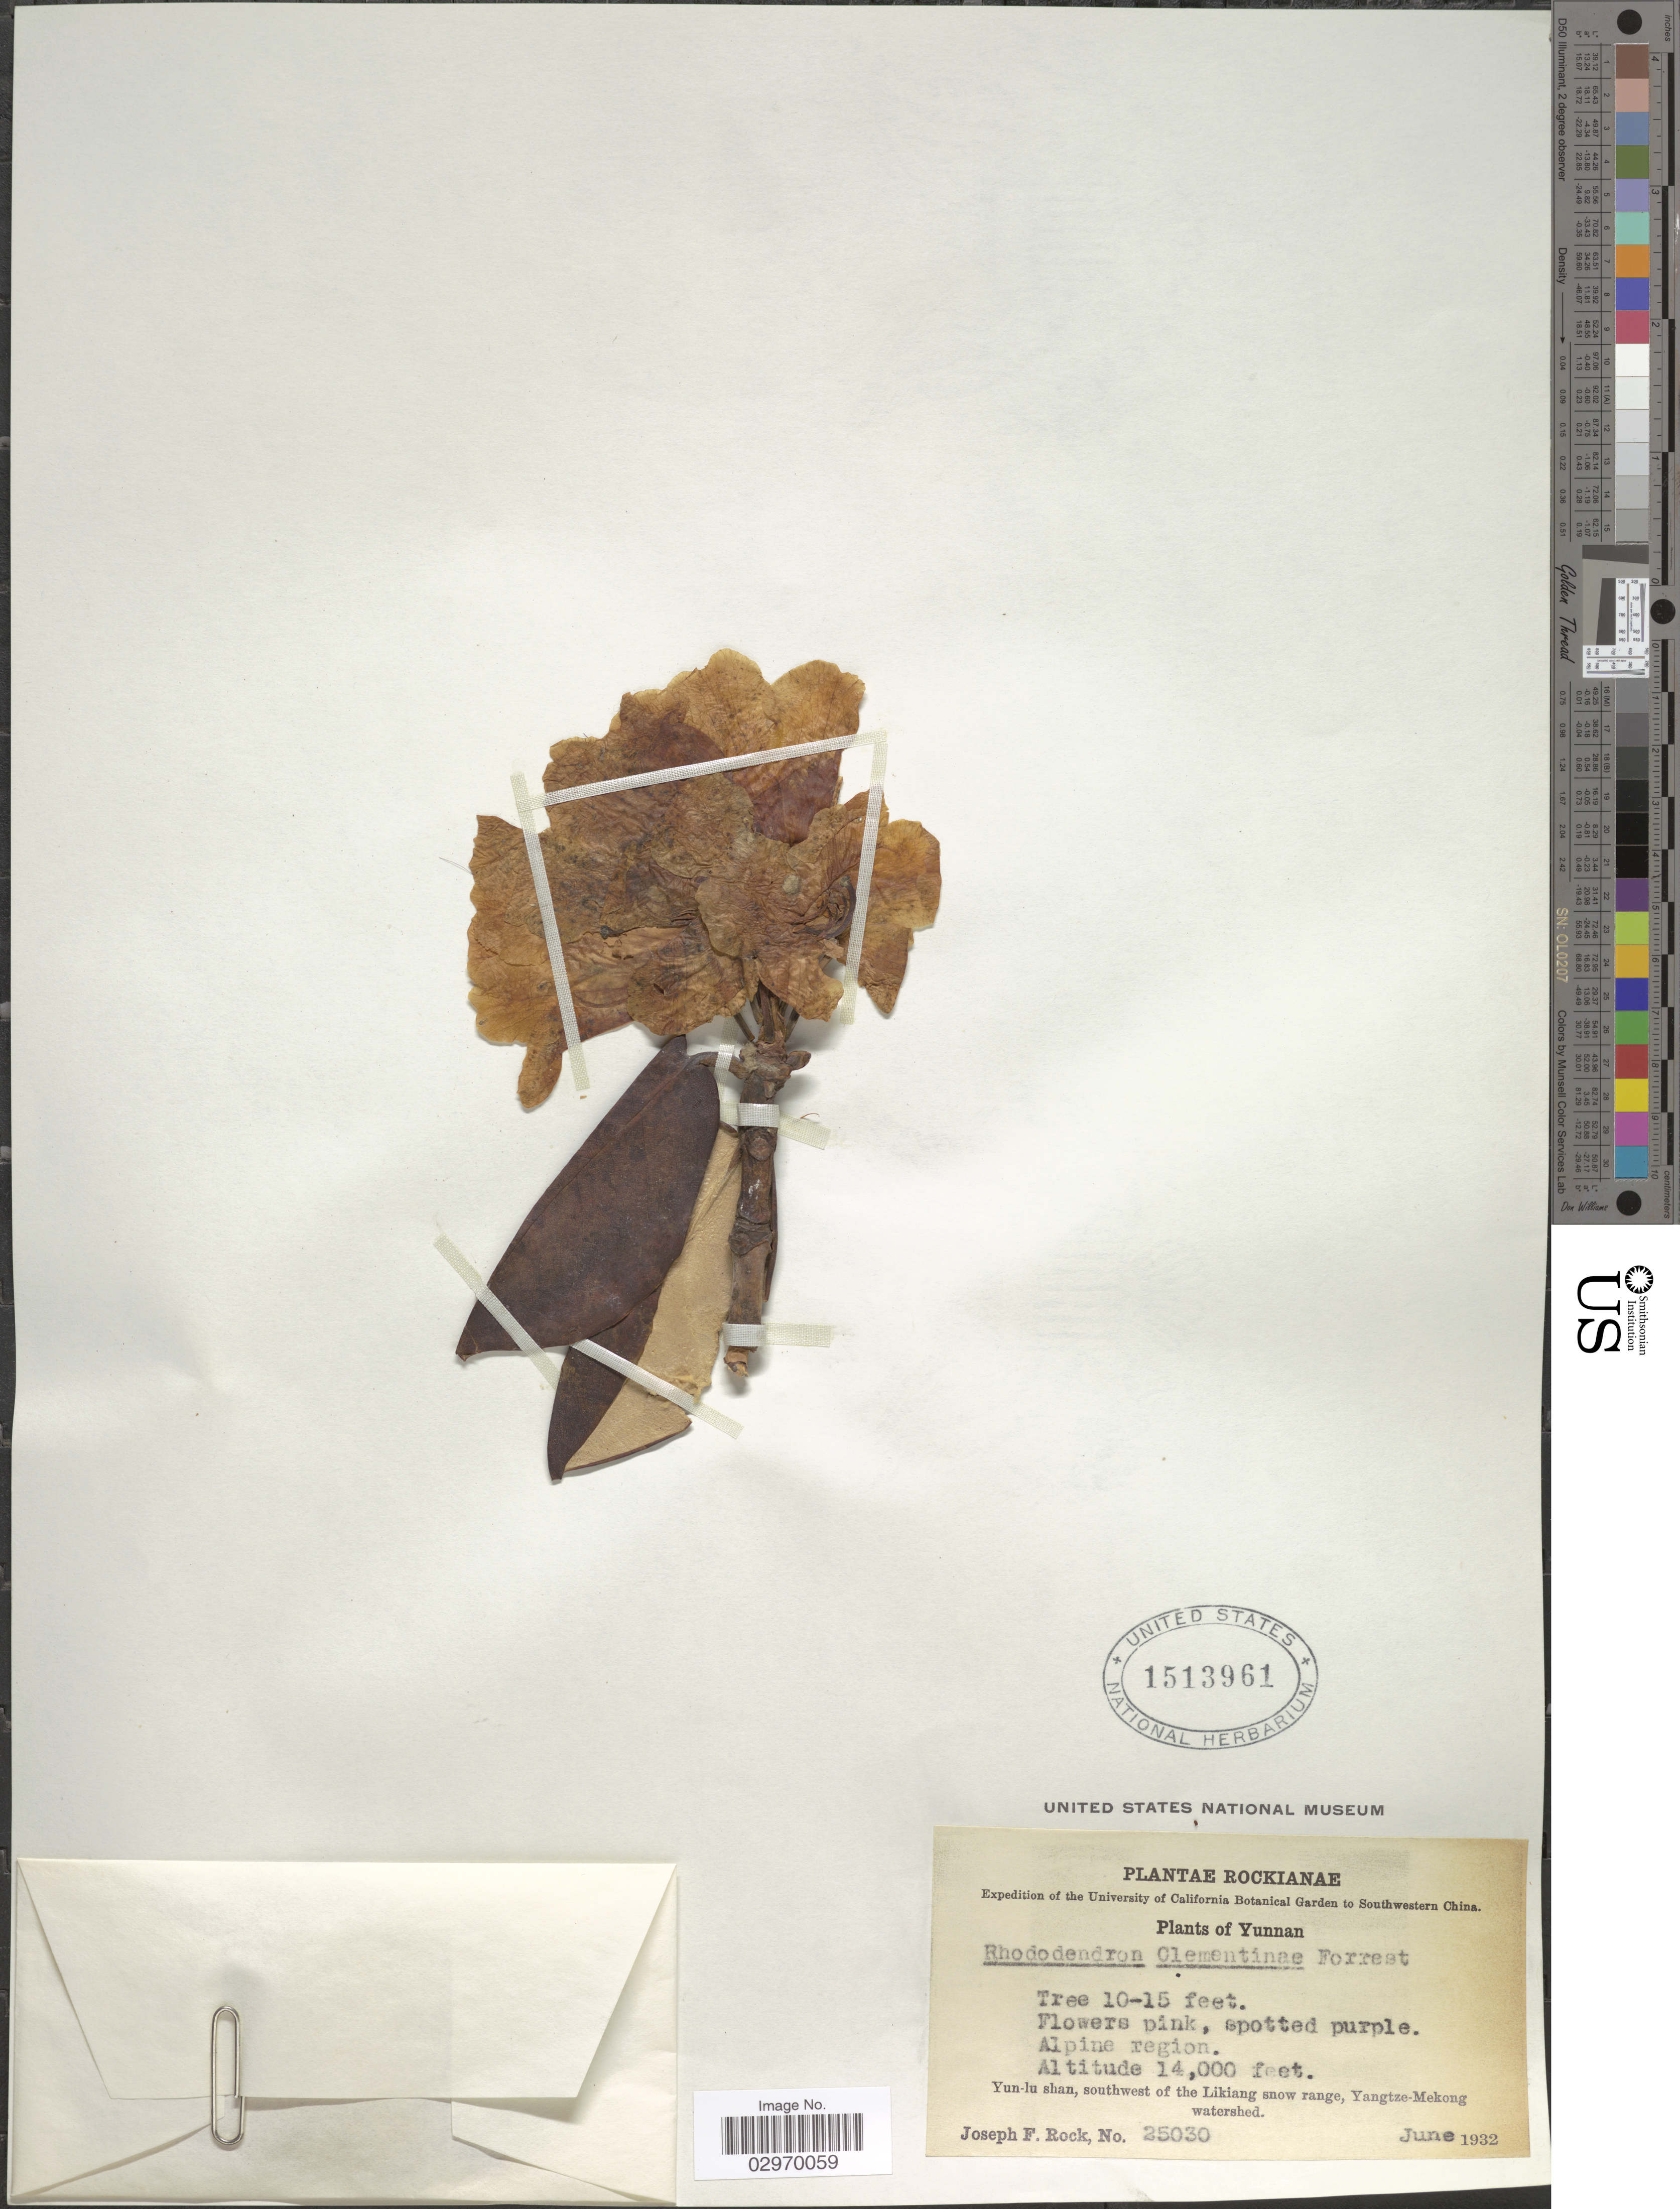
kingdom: Plantae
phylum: Tracheophyta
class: Magnoliopsida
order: Ericales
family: Ericaceae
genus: Rhododendron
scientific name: Rhododendron clementinae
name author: Forrest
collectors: J. F. Rock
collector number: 25030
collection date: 1932-06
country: China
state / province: Yunnan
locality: Southwestern China. Alpine region. Yun-lu shan, southwest of the Likiang snow range, Yangtze-Mekong watershed.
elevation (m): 4267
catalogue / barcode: US 1513961